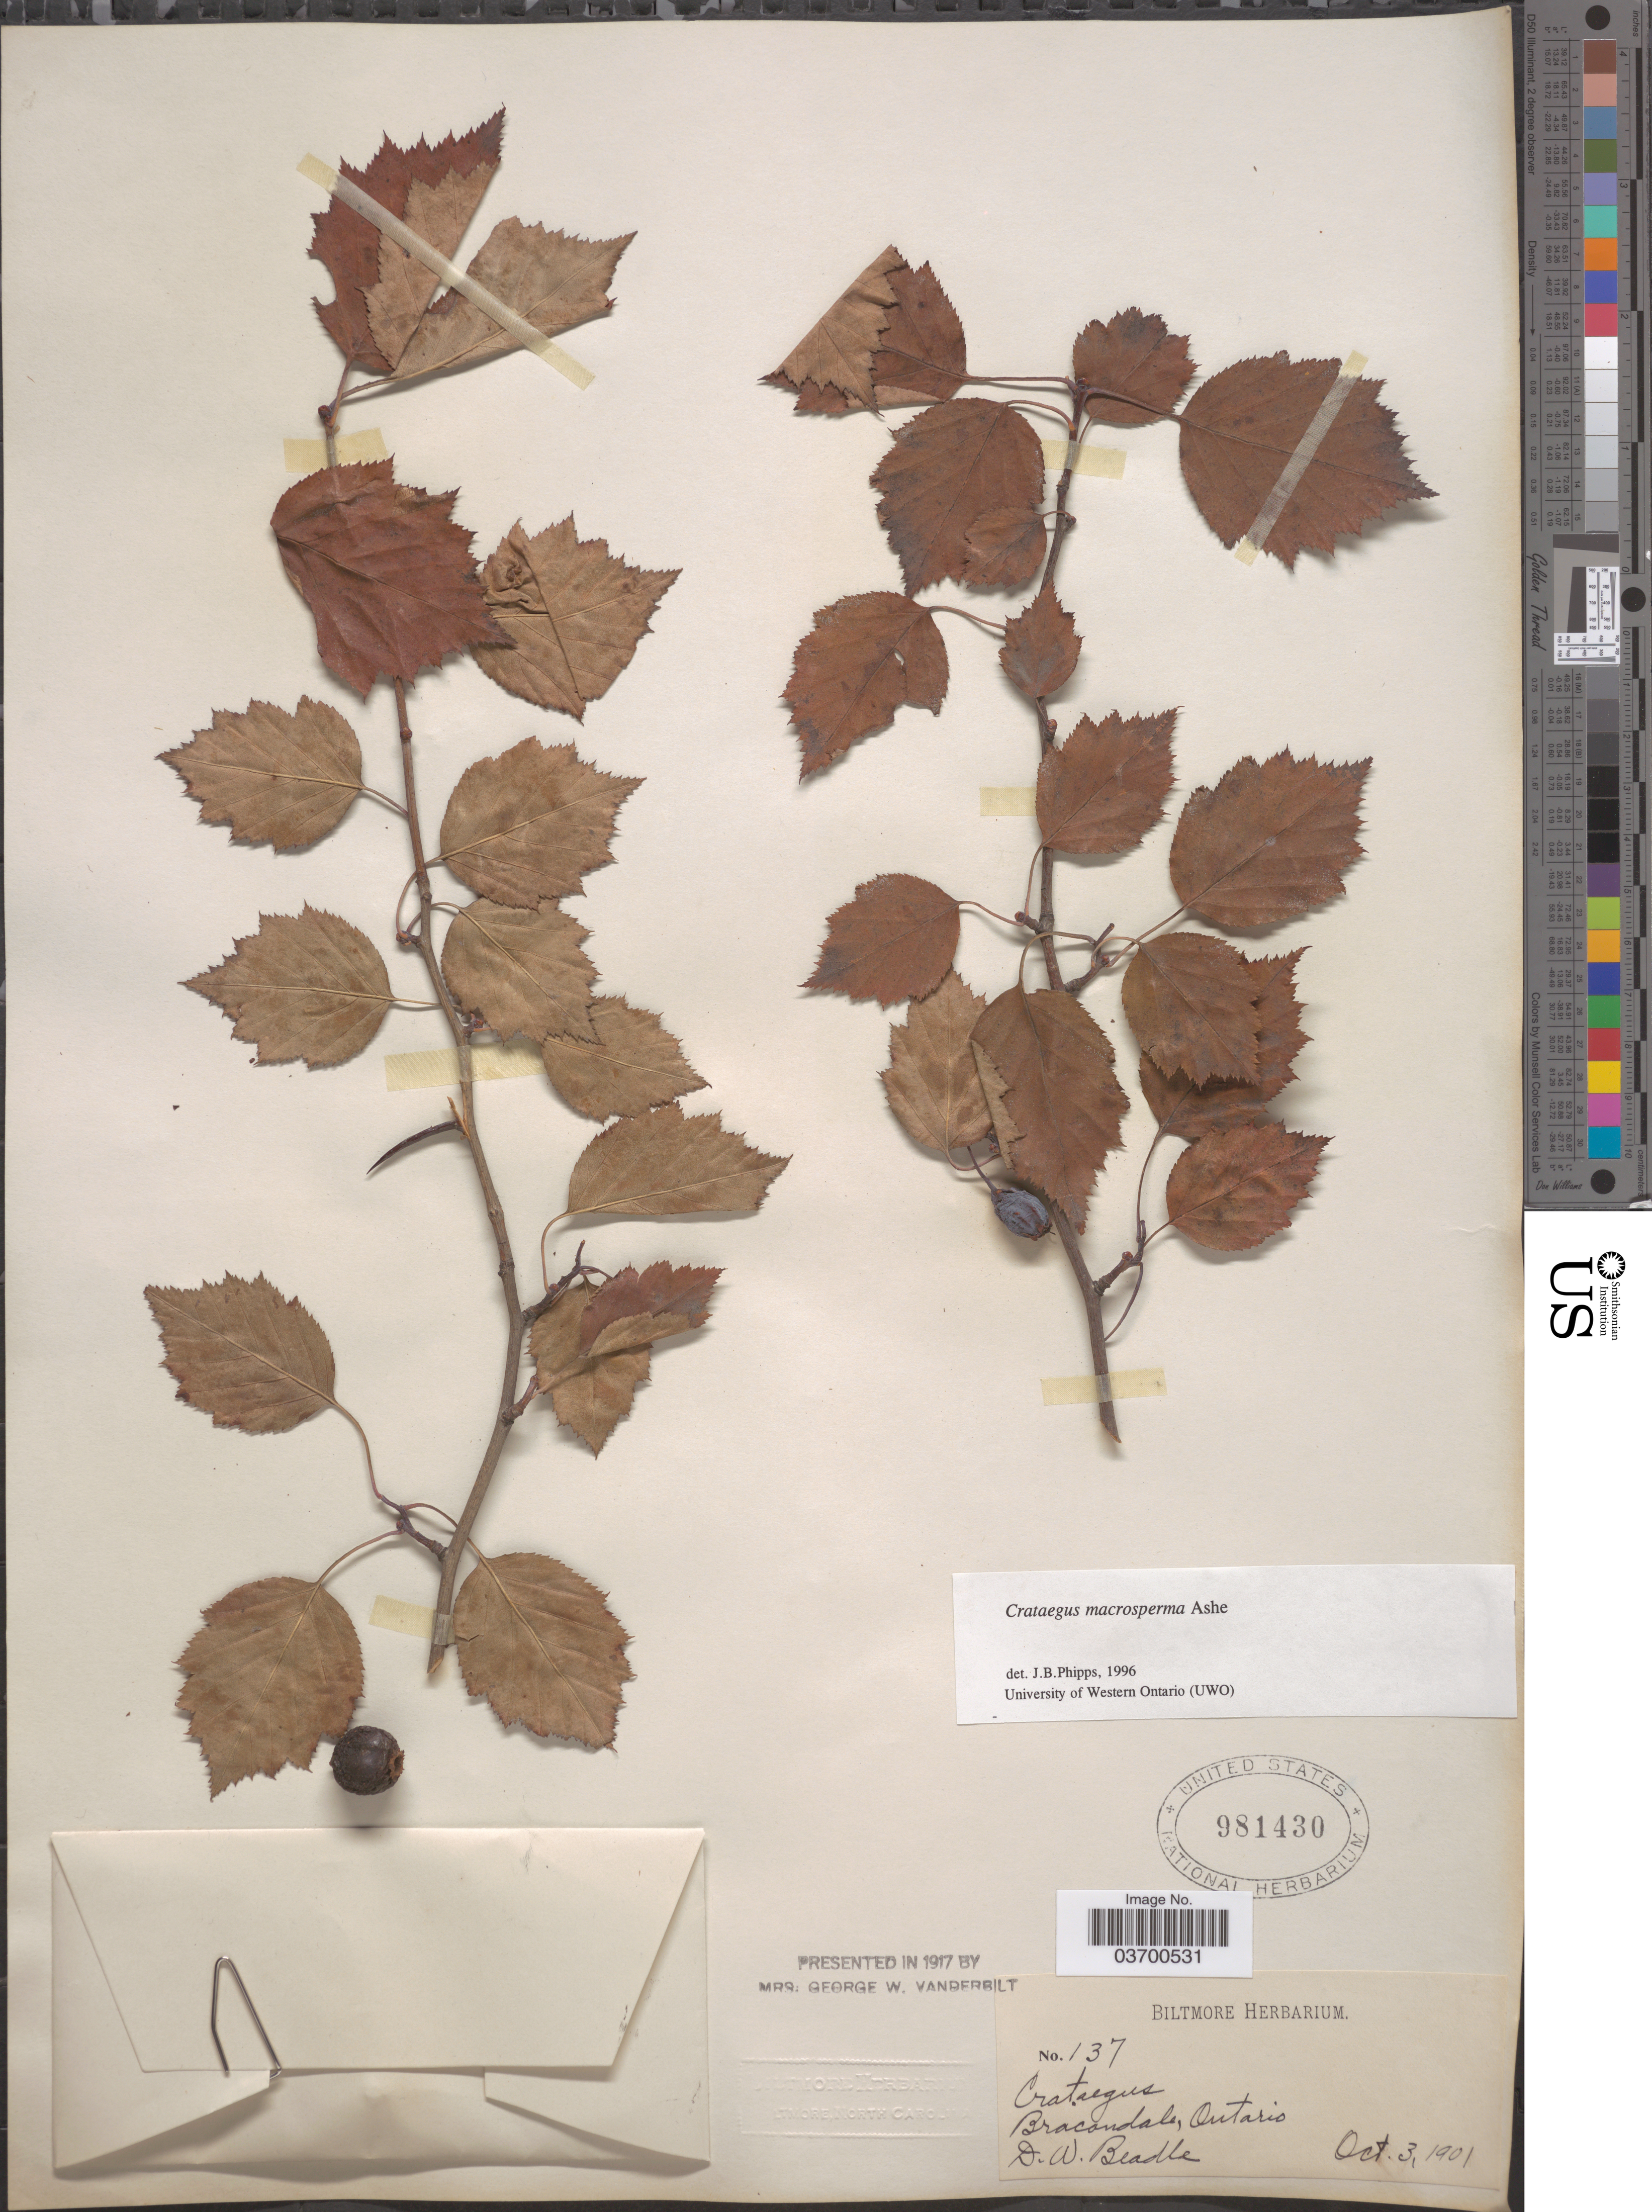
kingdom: Plantae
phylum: Tracheophyta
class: Magnoliopsida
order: Rosales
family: Rosaceae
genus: Crataegus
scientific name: Crataegus macrosperma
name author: Ashe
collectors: D. Beadle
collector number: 137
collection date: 1901-10-03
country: Canada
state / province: Ontario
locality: Bracondale.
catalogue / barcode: US 981430